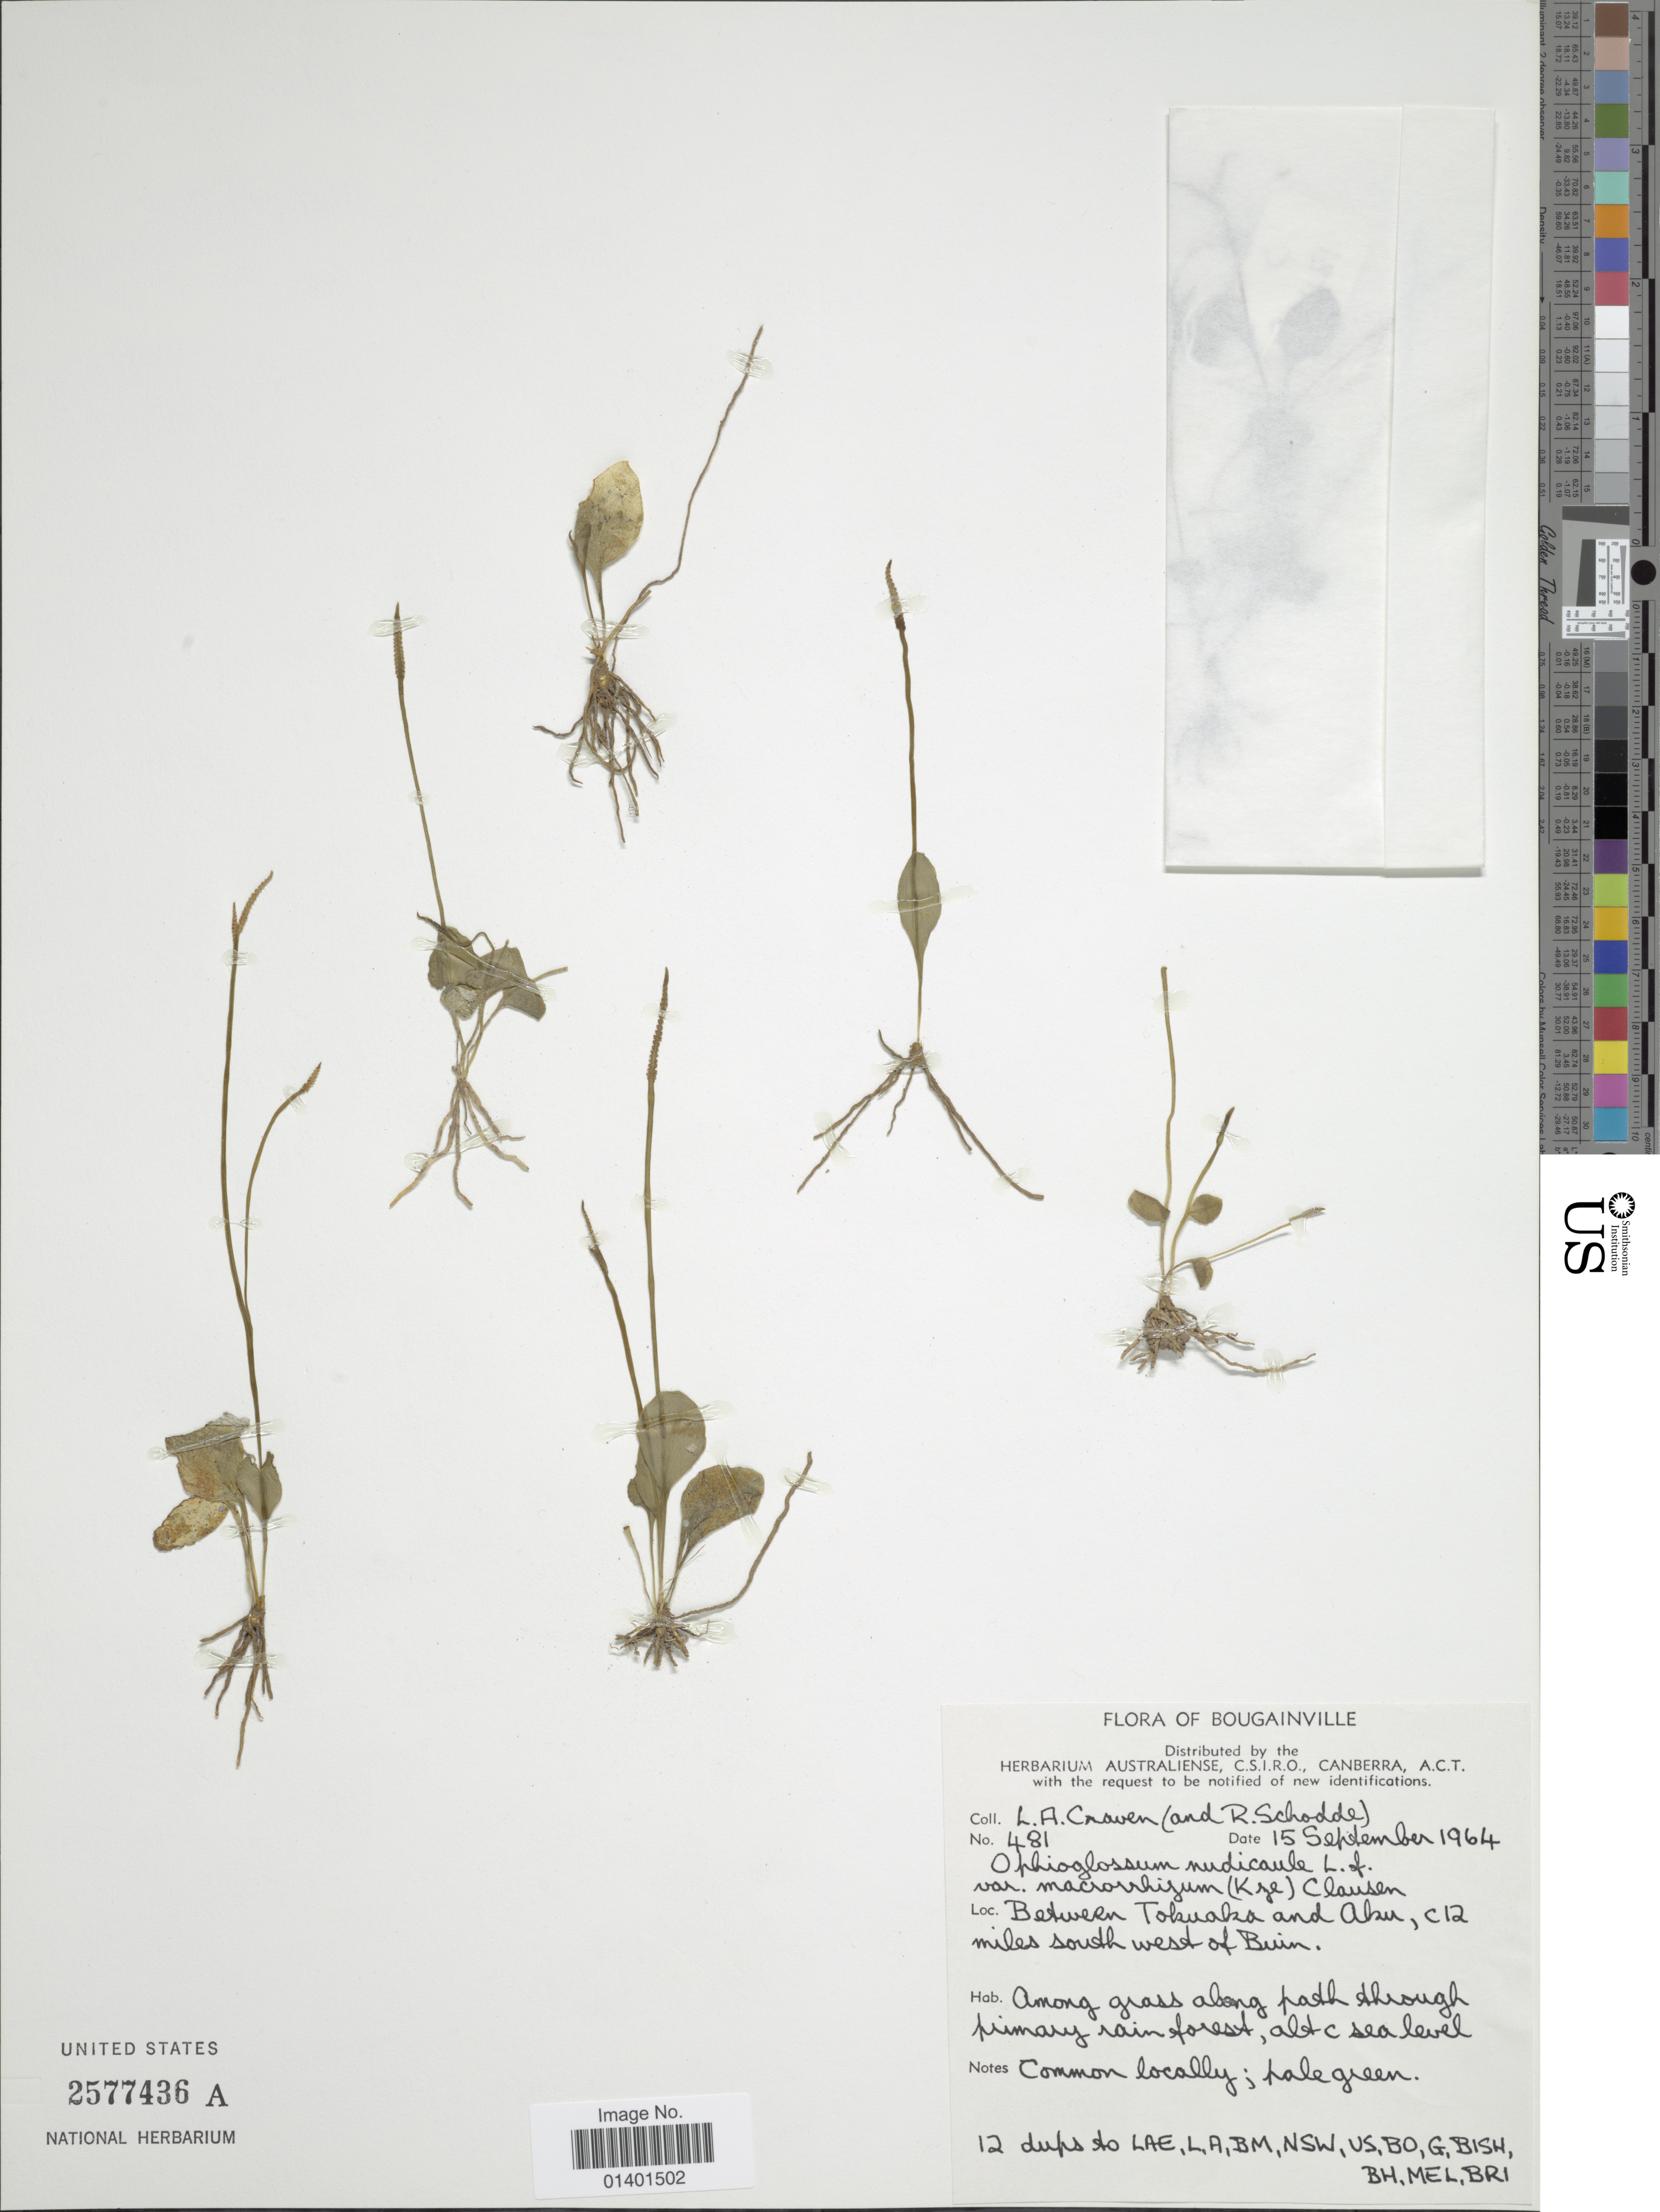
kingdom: Plantae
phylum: Tracheophyta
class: Polypodiopsida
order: Ophioglossales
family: Ophioglossaceae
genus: Ophioglossum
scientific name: Ophioglossum nudicaule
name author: L. f.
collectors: L. A. Craven & R. Schodde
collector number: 481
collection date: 1964-09-15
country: Papua New Guinea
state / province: Bougainville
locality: Between Tokuaka and Aku, C12 miles south west of Buin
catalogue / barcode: US 2577436A